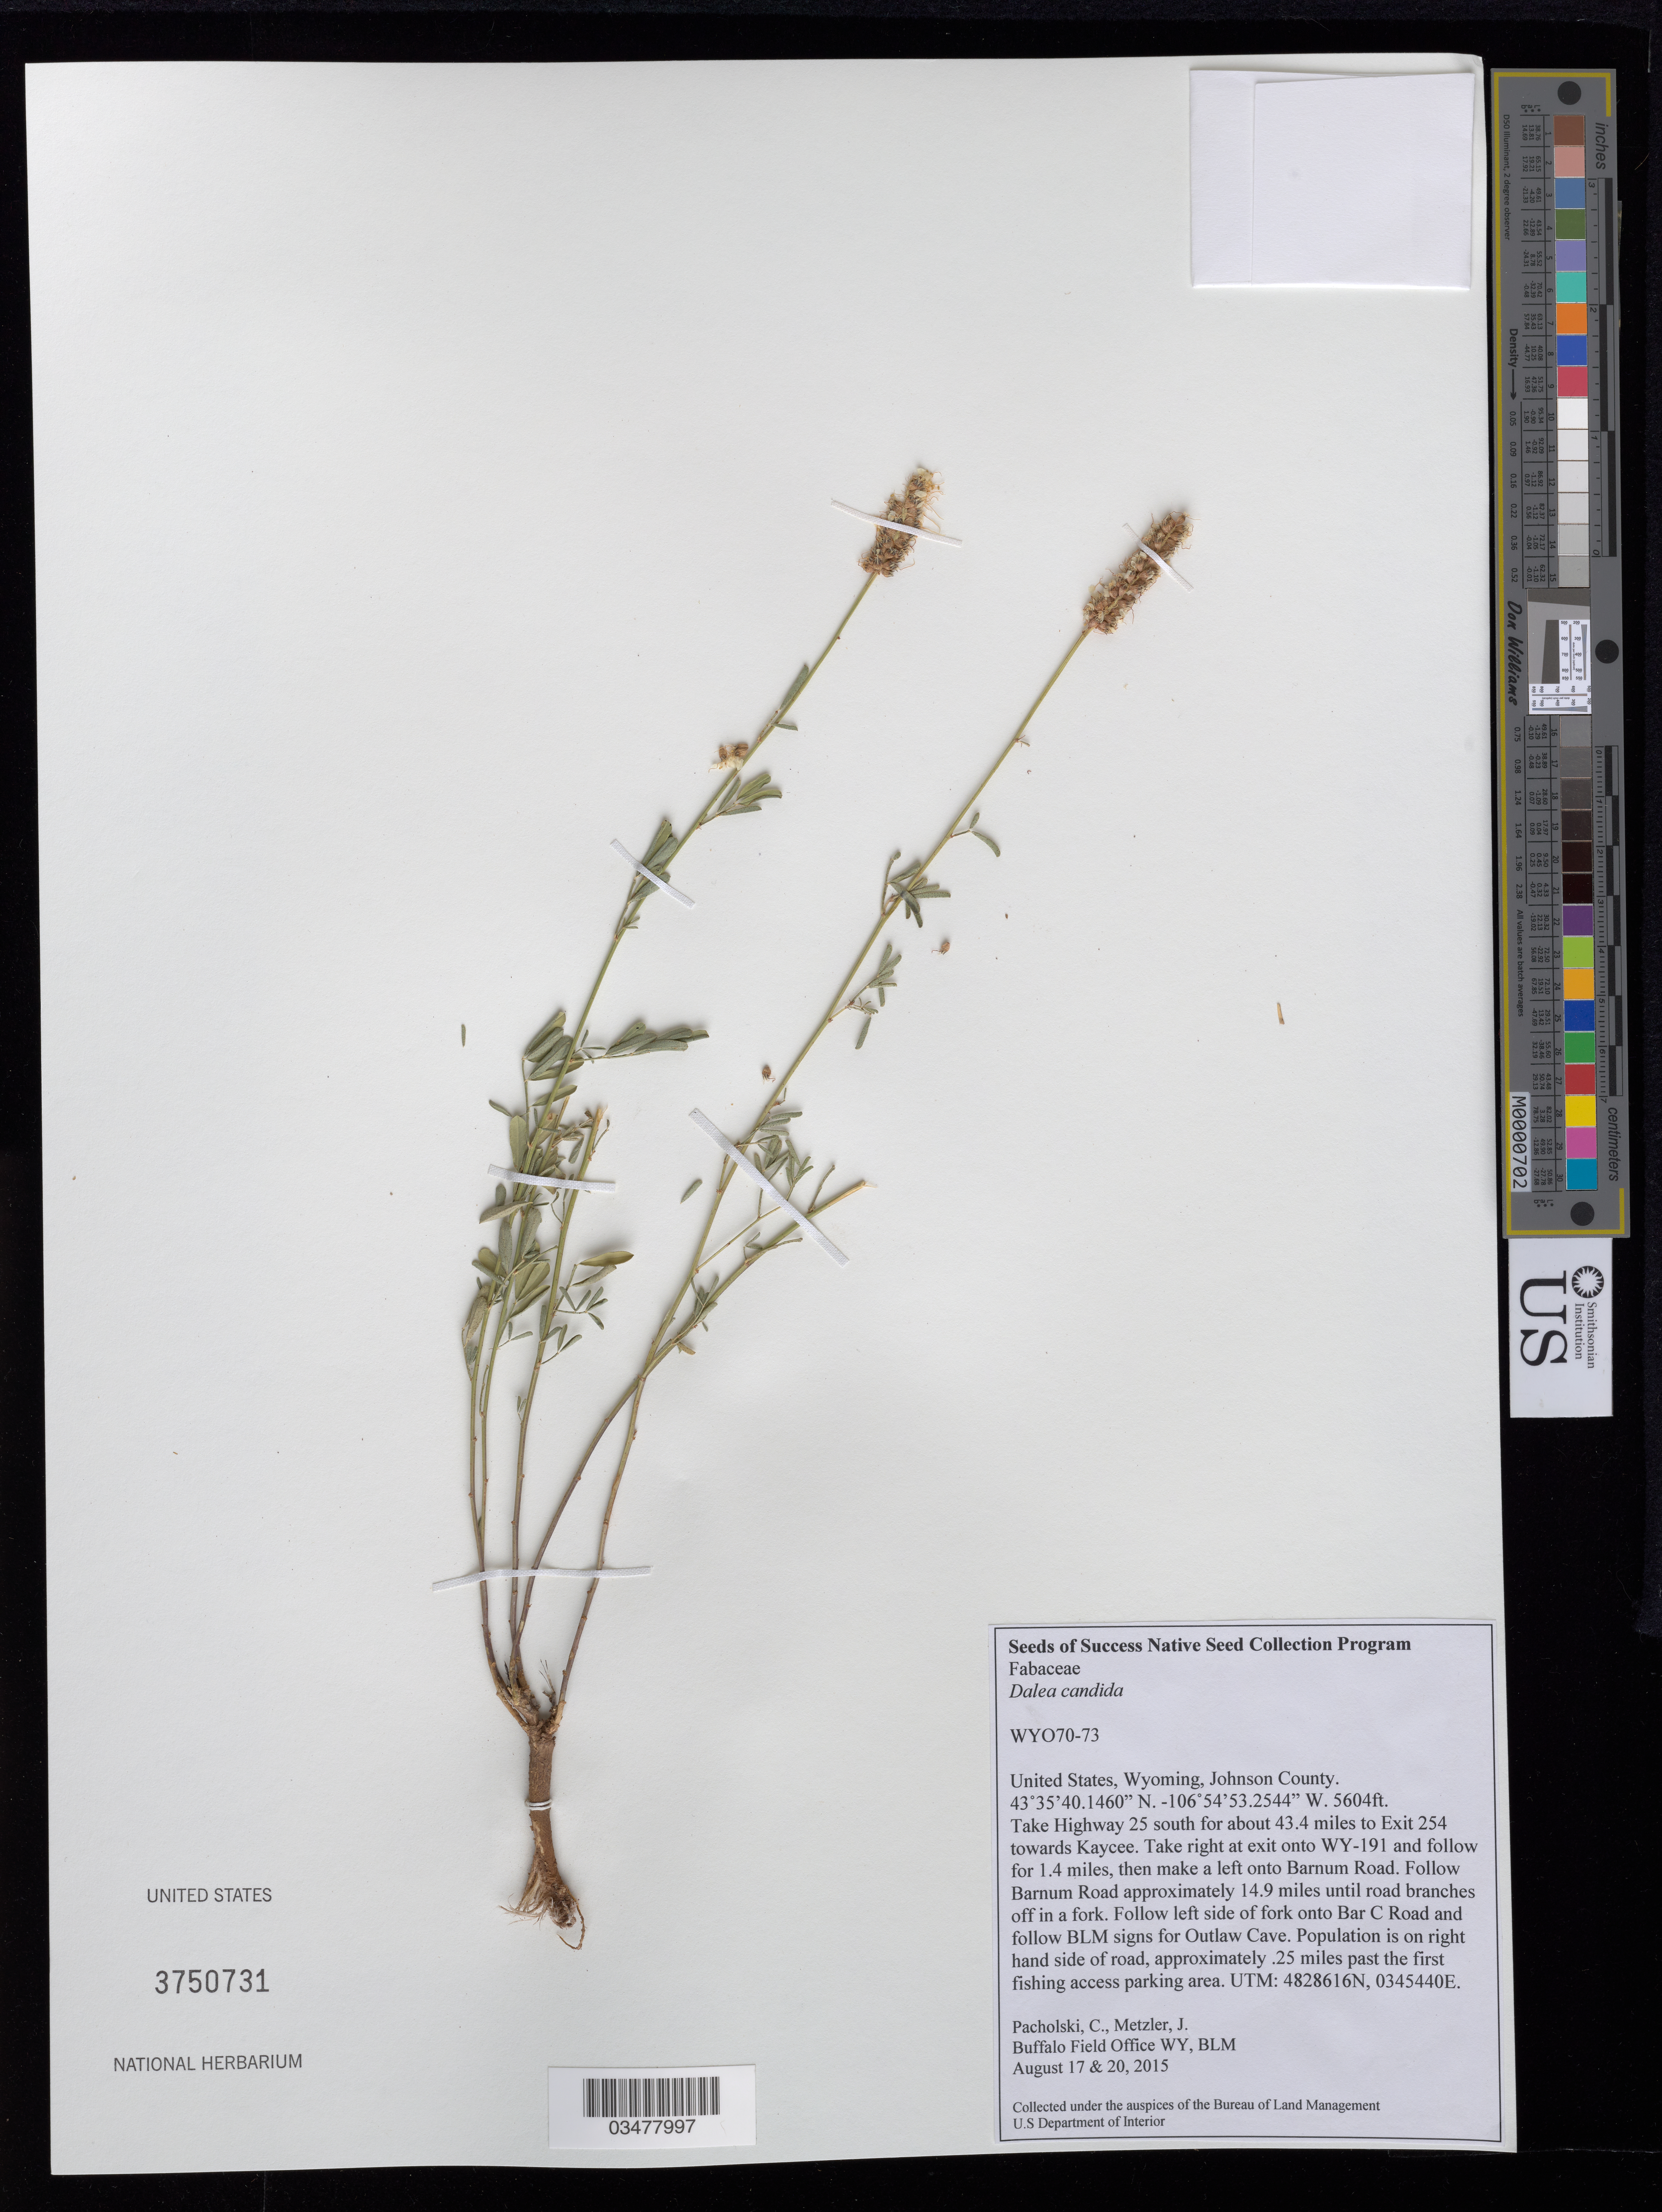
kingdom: Plantae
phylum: Tracheophyta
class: Magnoliopsida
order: Fabales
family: Fabaceae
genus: Dalea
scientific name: Dalea candida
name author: Michx. ex Willd.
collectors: -. Pacholski & -. Metzler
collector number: WY070-73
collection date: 2015-08-17,2015-08-20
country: United States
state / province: Wyoming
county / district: Johnson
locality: Outlaw Cave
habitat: upland shrub and grassland group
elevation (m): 1708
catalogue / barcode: US 3750731